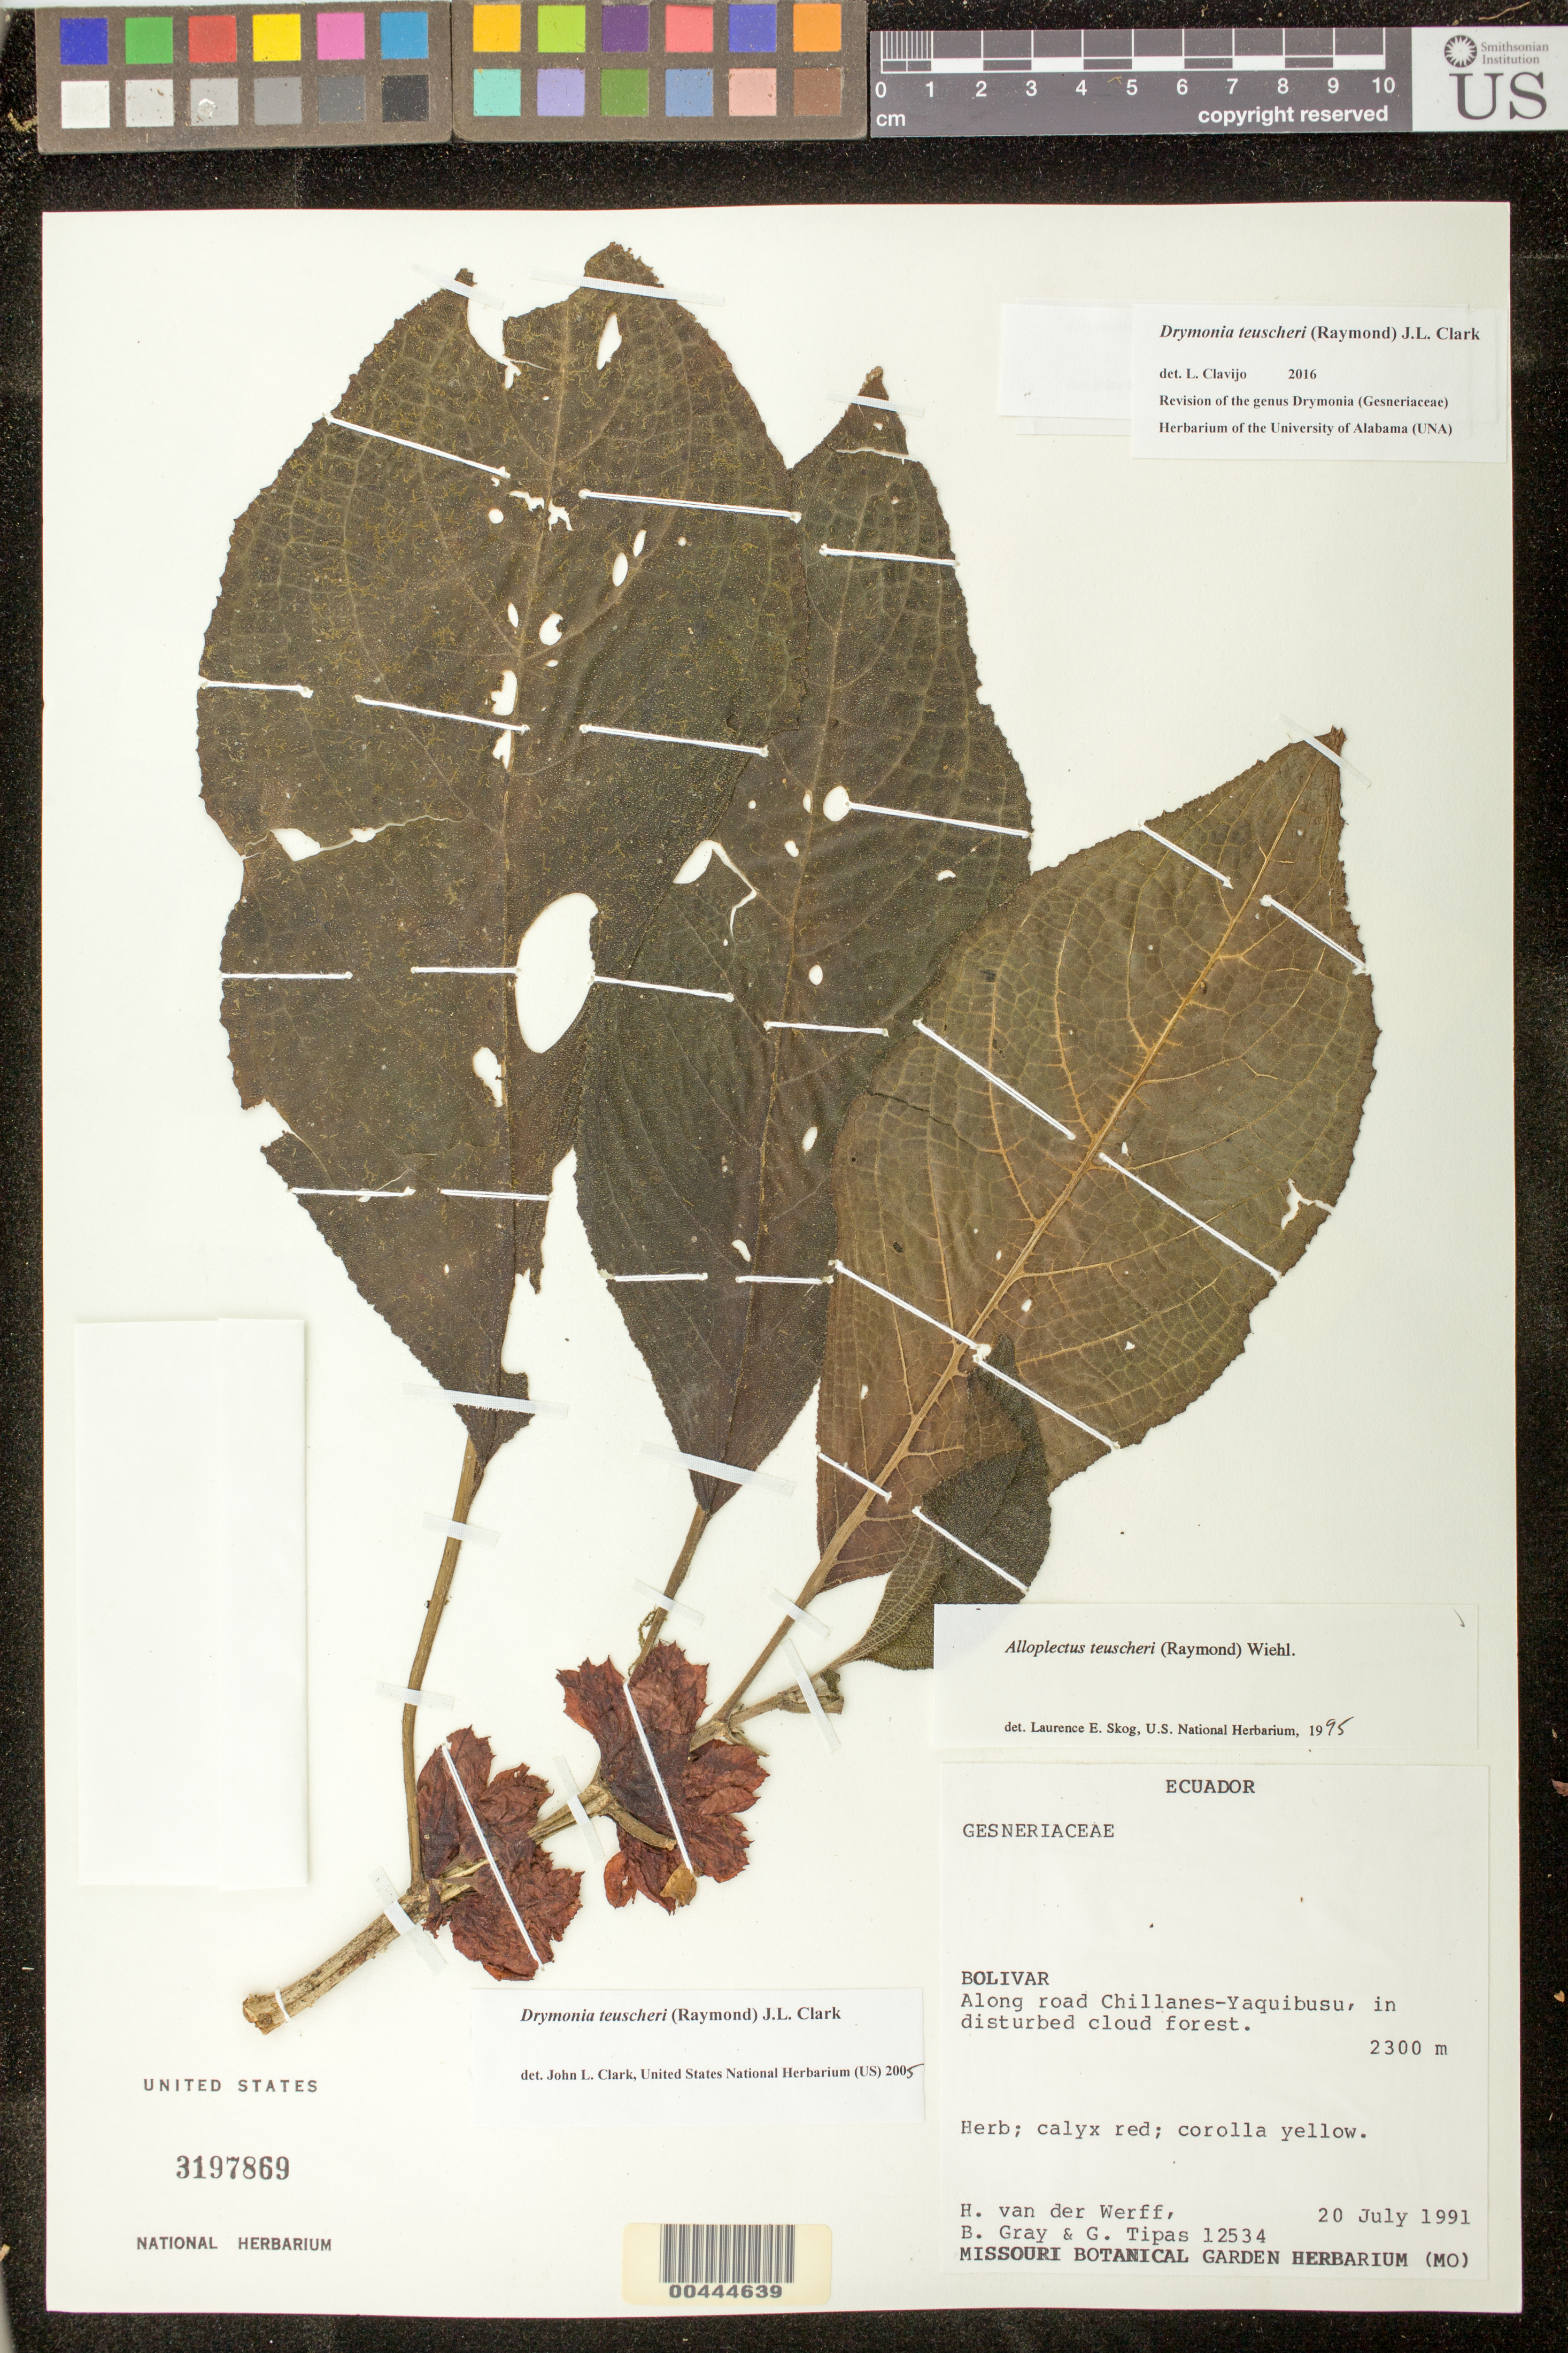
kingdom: Plantae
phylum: Tracheophyta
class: Magnoliopsida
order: Lamiales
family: Gesneriaceae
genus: Drymonia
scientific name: Drymonia teuscheri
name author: (Raymond) J.L. Clark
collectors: H. van der Werff, B. Gray & G. Tipas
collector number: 12534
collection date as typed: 20 Jul 1991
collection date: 1991-07-20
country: Ecuador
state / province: Bolivar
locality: Along road Chillanes-Yaquibusu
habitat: In disturbed cloud forest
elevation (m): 2300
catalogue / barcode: US 3197869